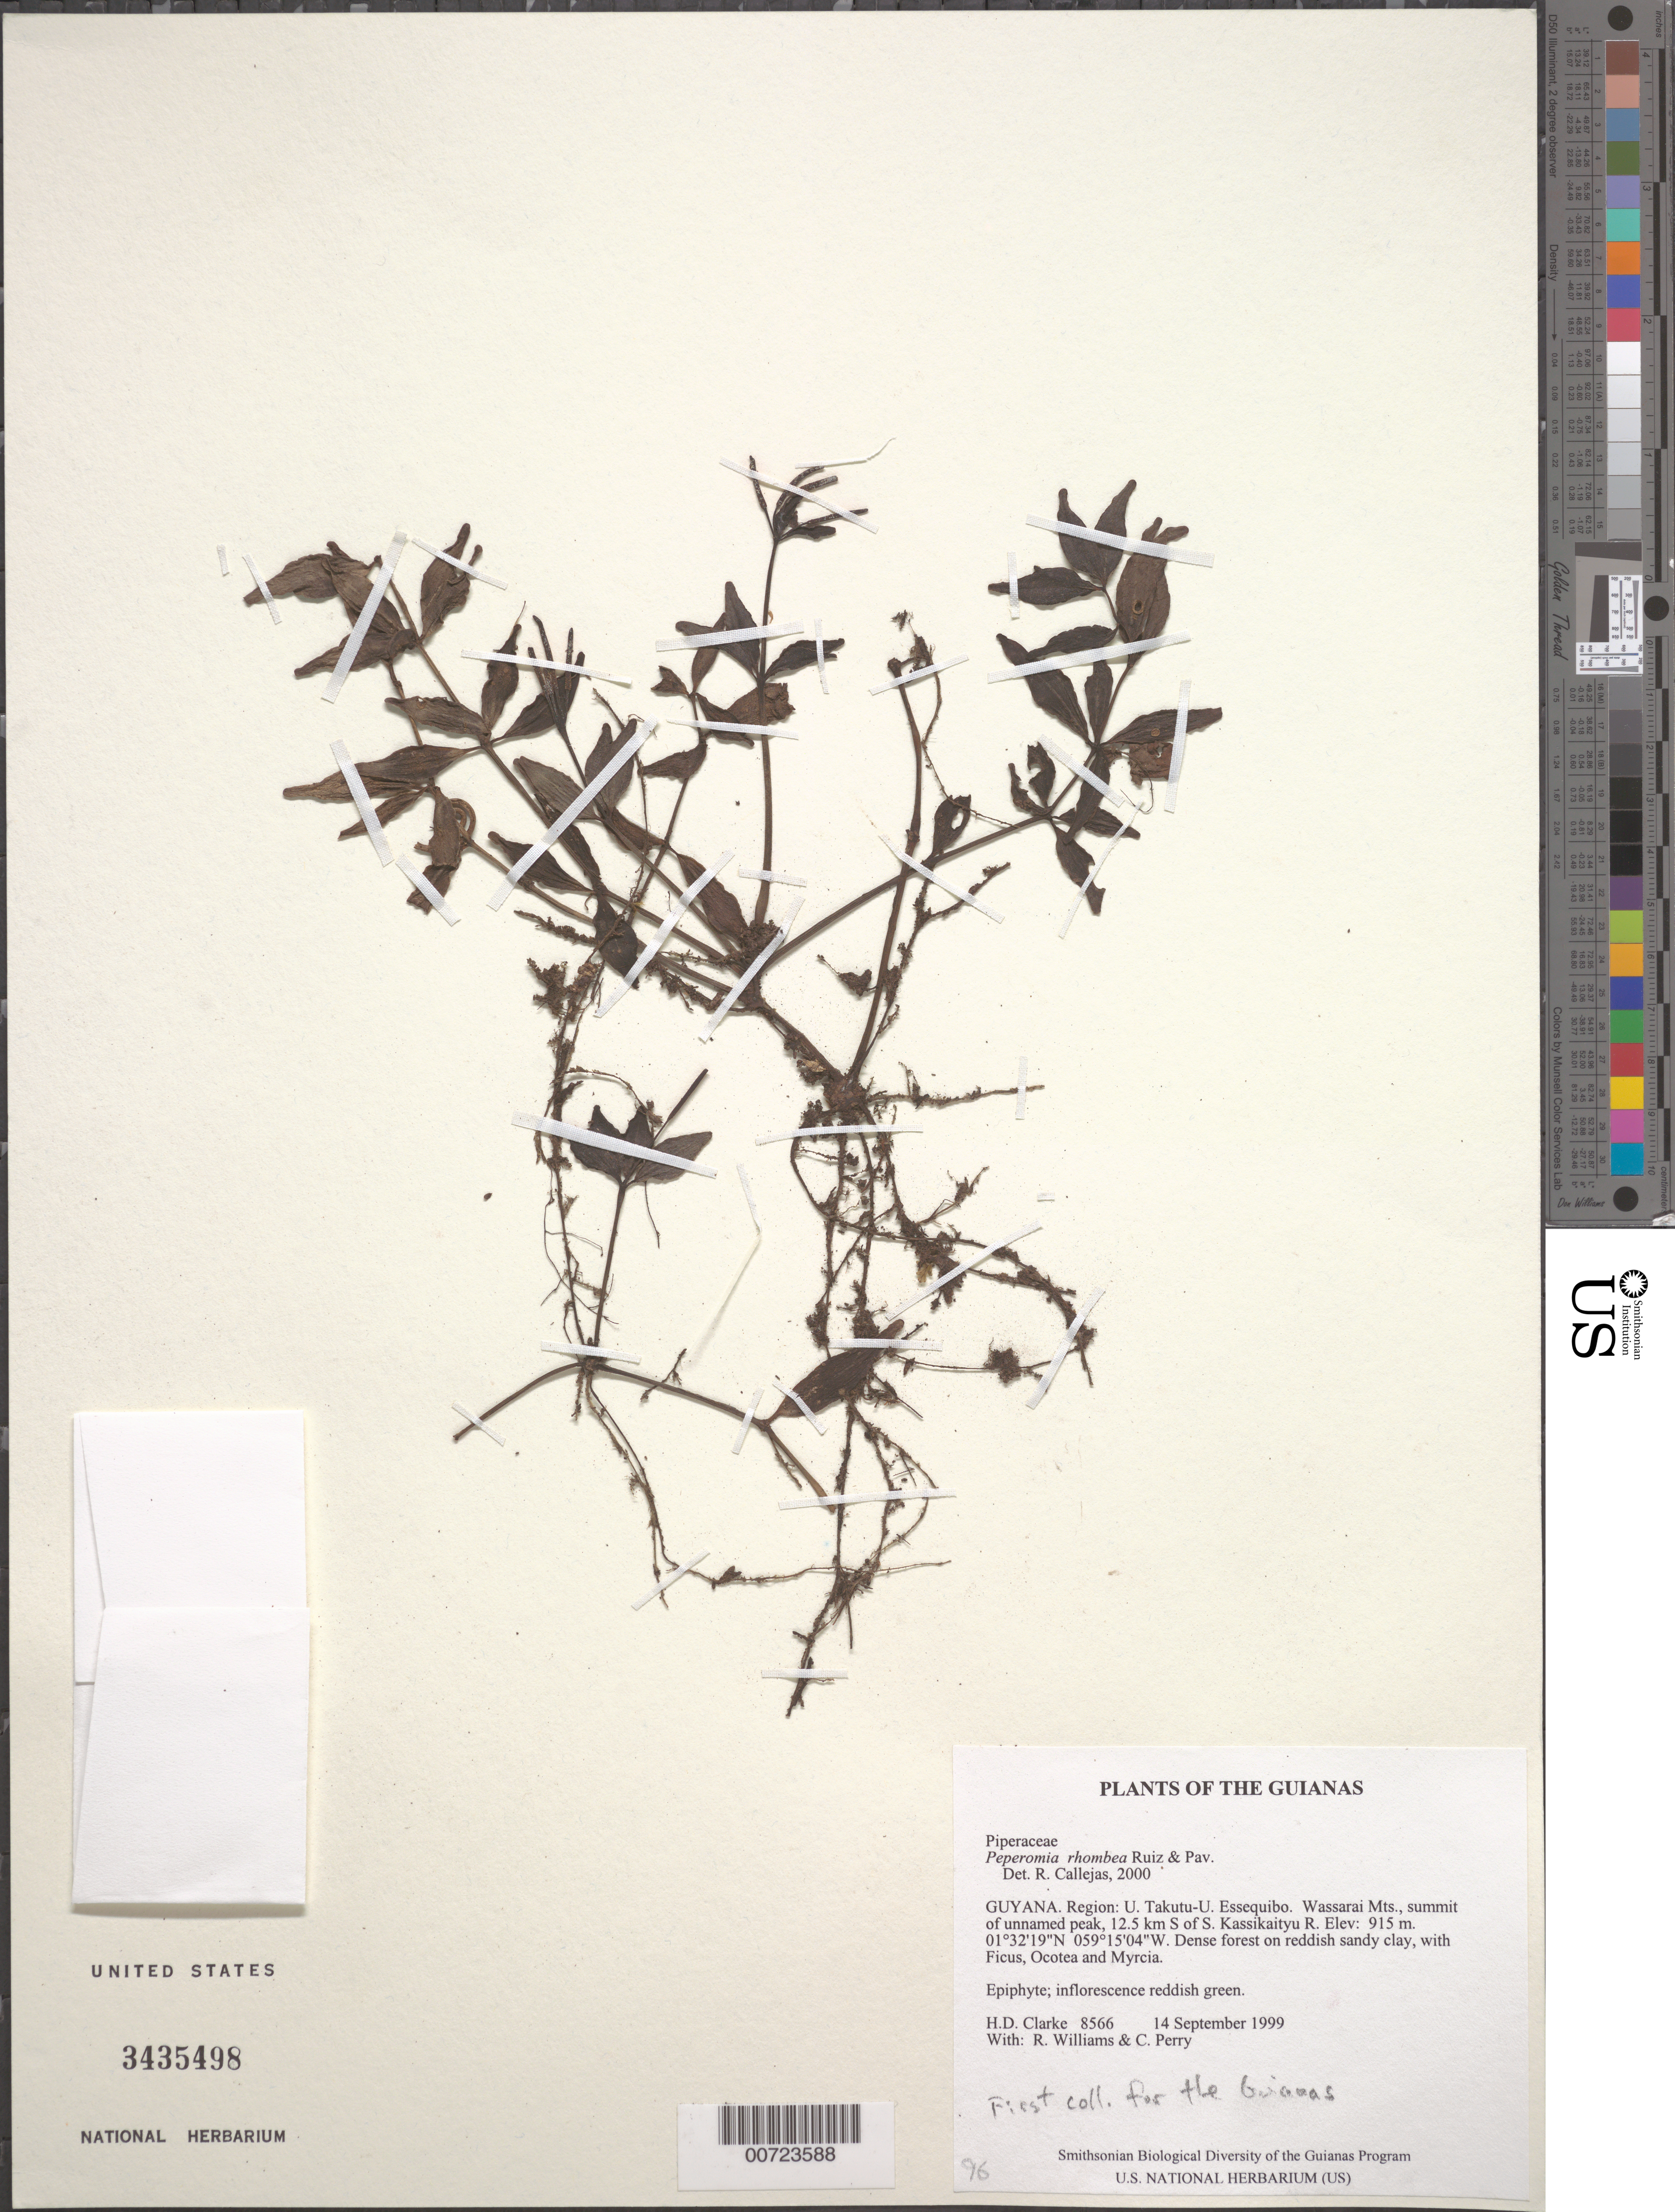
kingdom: Plantae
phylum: Tracheophyta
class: Magnoliopsida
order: Piperales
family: Piperaceae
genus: Peperomia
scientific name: Peperomia rhombea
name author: Ruiz & Pav.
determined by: Mathieu, Guido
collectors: H. D. Clarke, R. Williams & C. Perry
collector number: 8566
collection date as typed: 14 September 1999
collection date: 1999-09-14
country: Guyana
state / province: U. Takutu-U. Essequibo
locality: Wassarai Mts., summit of unnamed peak, 12.5 km S of S. Kassikaityu R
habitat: Dense forest on reddish sandy clay, with Ficus, Ocotea and Myrcia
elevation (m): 915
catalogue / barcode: US 3435498